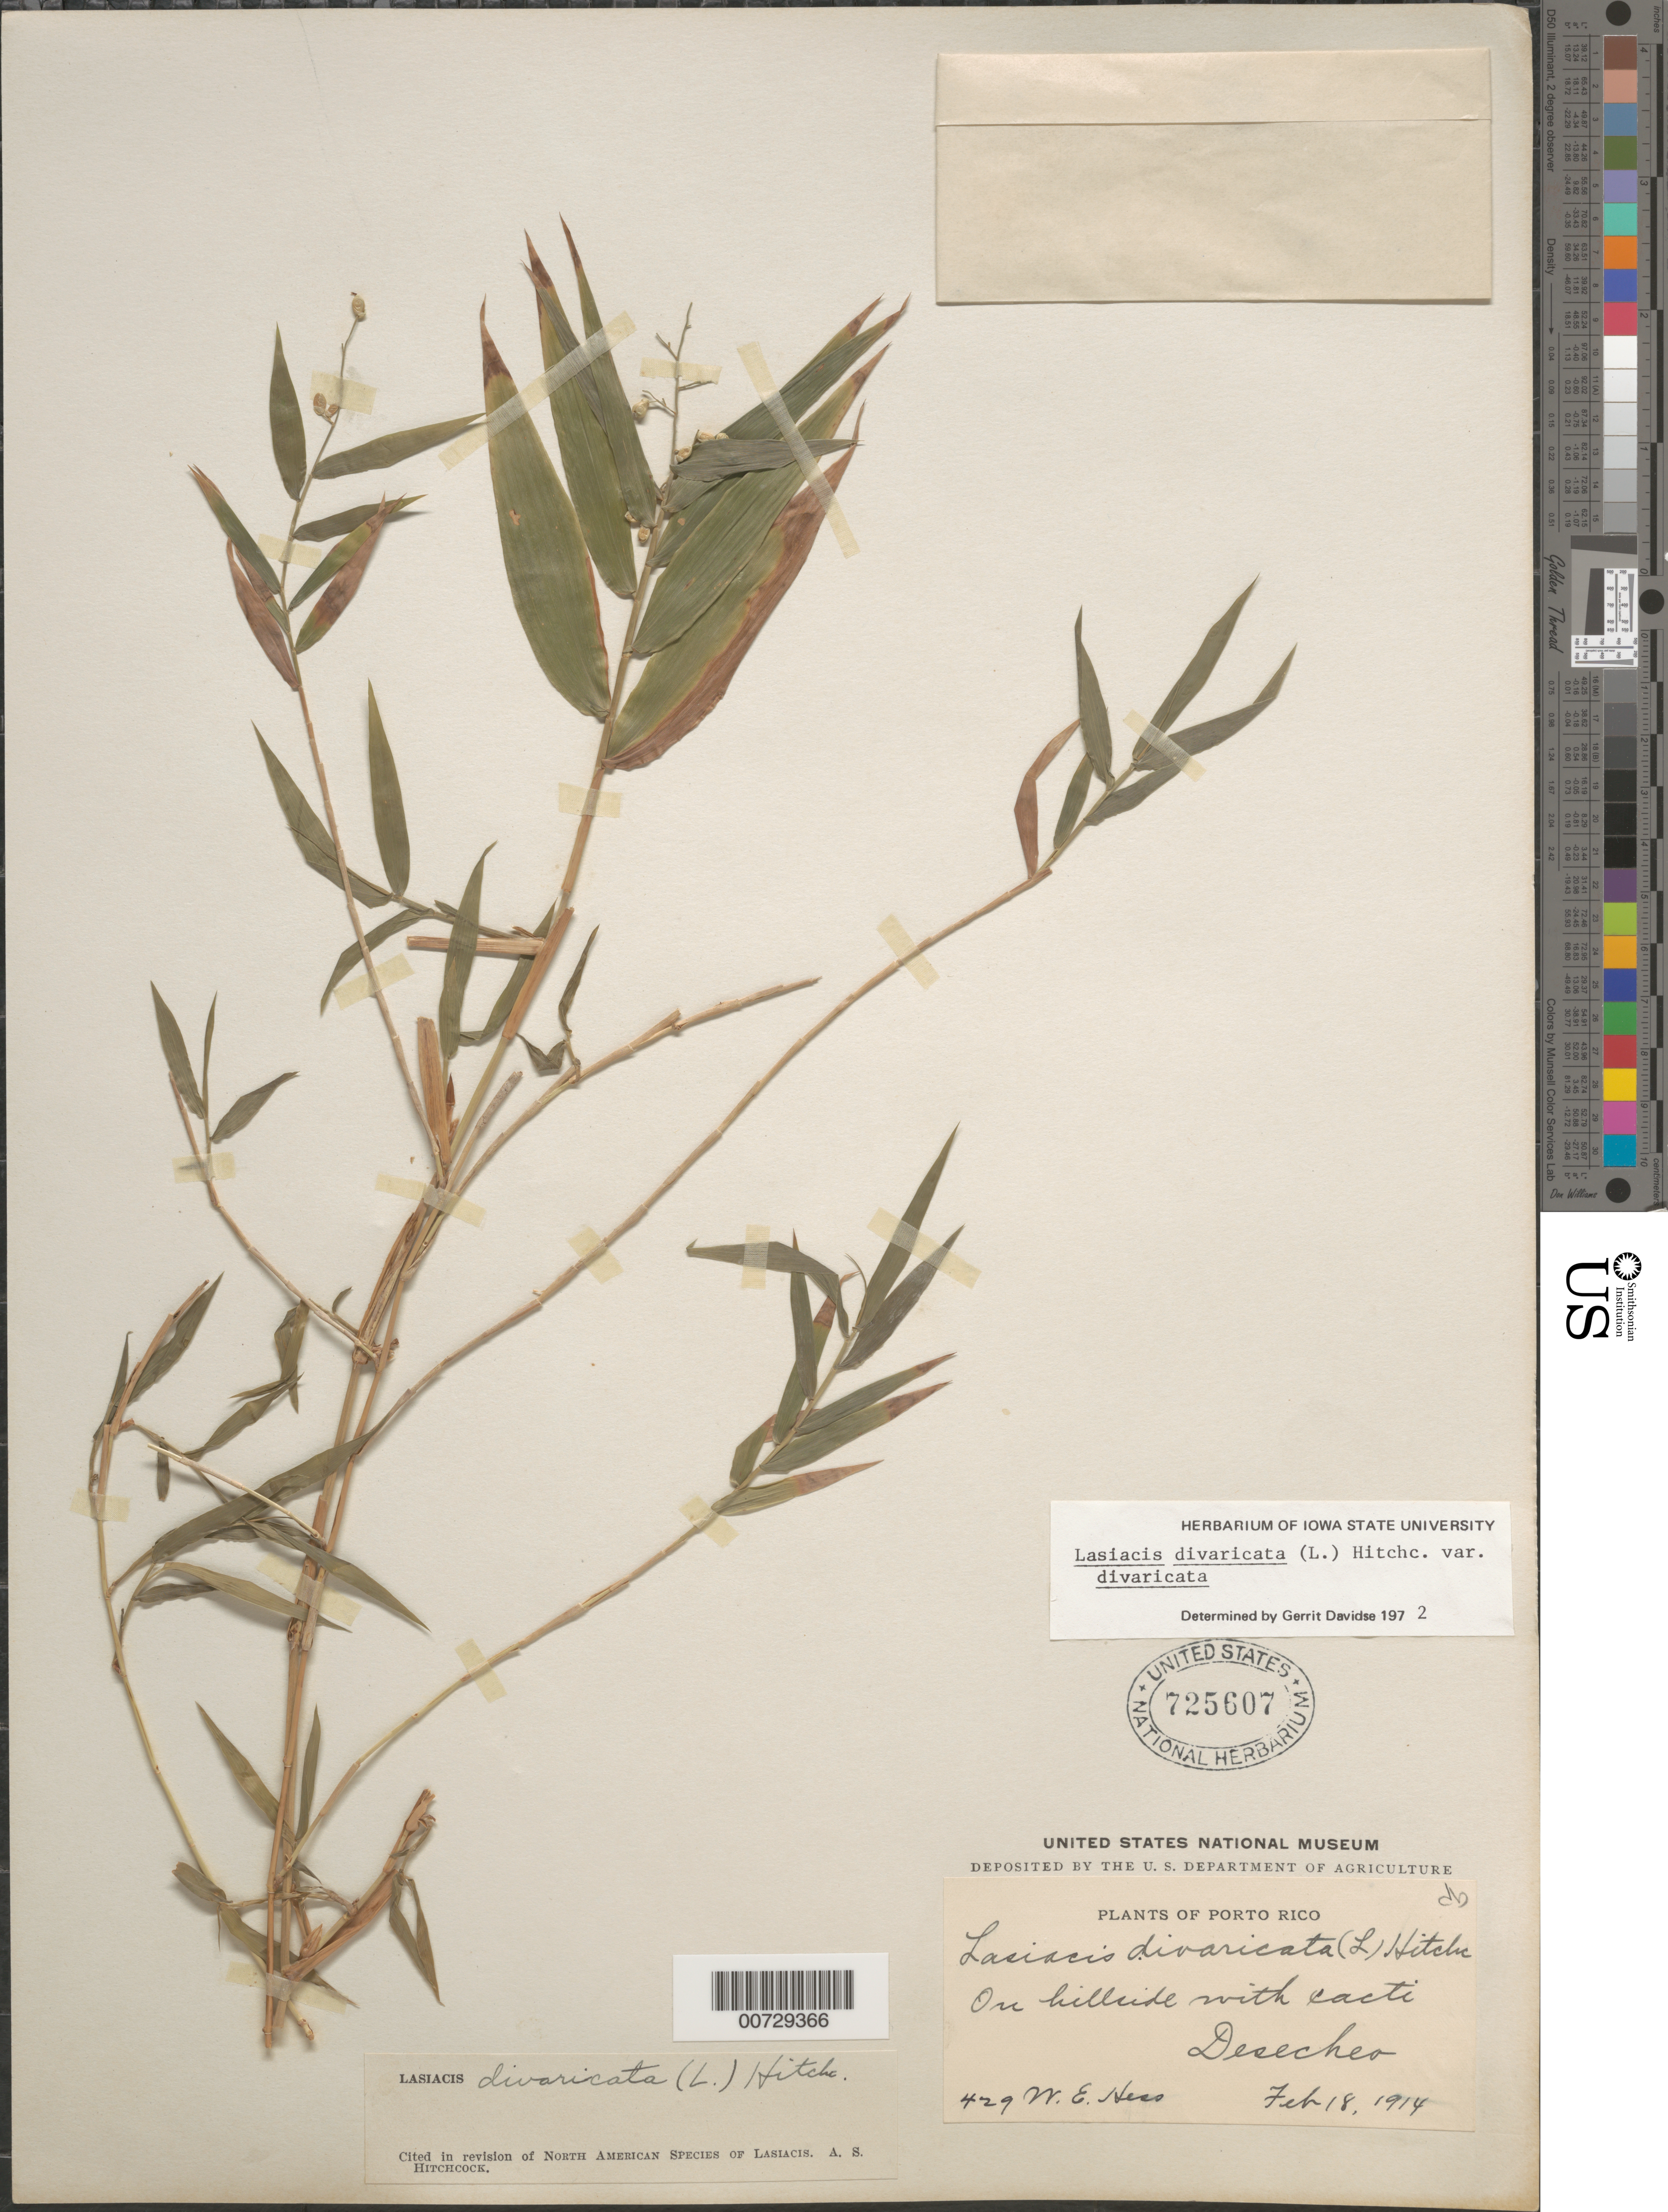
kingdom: Plantae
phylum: Tracheophyta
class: Liliopsida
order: Poales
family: Poaceae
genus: Lasiacis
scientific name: Lasiacis divaricata var. divaricata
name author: (L.) Hitchc.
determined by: Davidse, Gerrit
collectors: W. Hess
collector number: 429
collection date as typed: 18 Feb 1914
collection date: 1914-02-18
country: Puerto Rico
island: Desecheo I.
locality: Desecheo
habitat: On hillside w/cacti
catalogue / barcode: US 725607